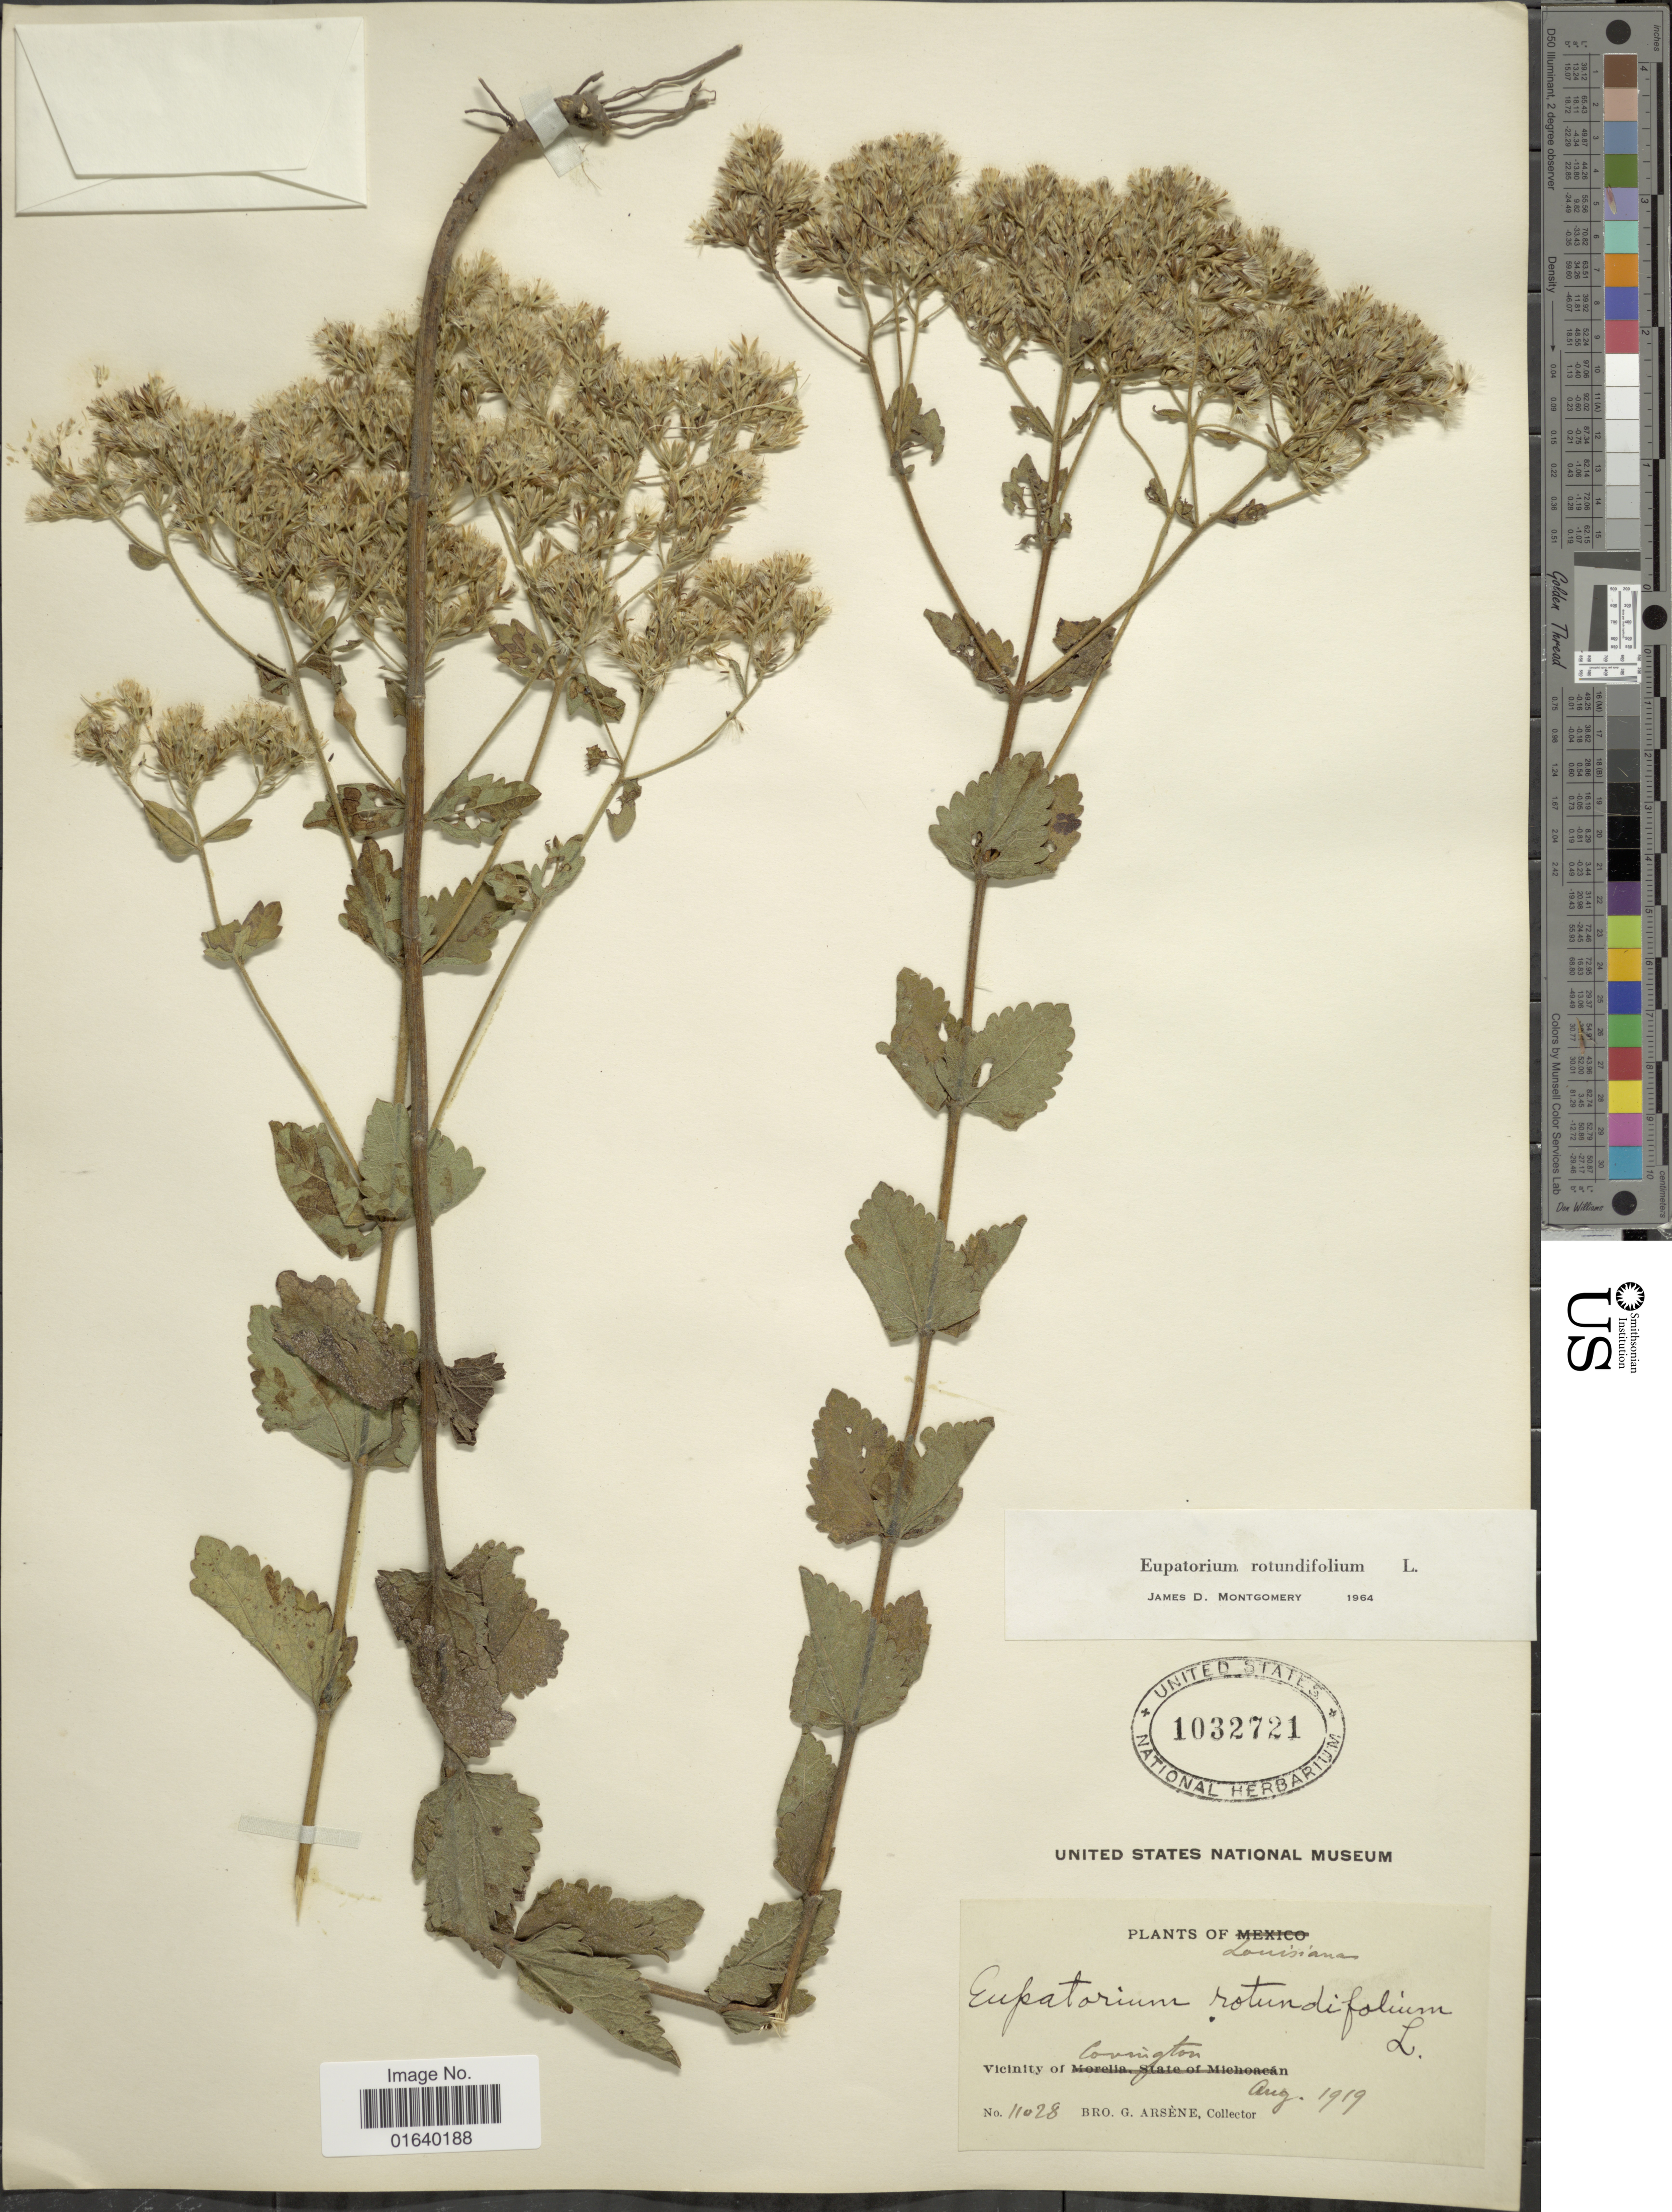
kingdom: Plantae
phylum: Tracheophyta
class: Magnoliopsida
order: Asterales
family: Asteraceae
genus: Eupatorium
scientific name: Eupatorium rotundifolium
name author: L.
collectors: Bro. G. Arsène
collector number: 11028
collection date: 1919-08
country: United States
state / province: Louisiana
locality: Vicinity of Covington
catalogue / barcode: US 1032721